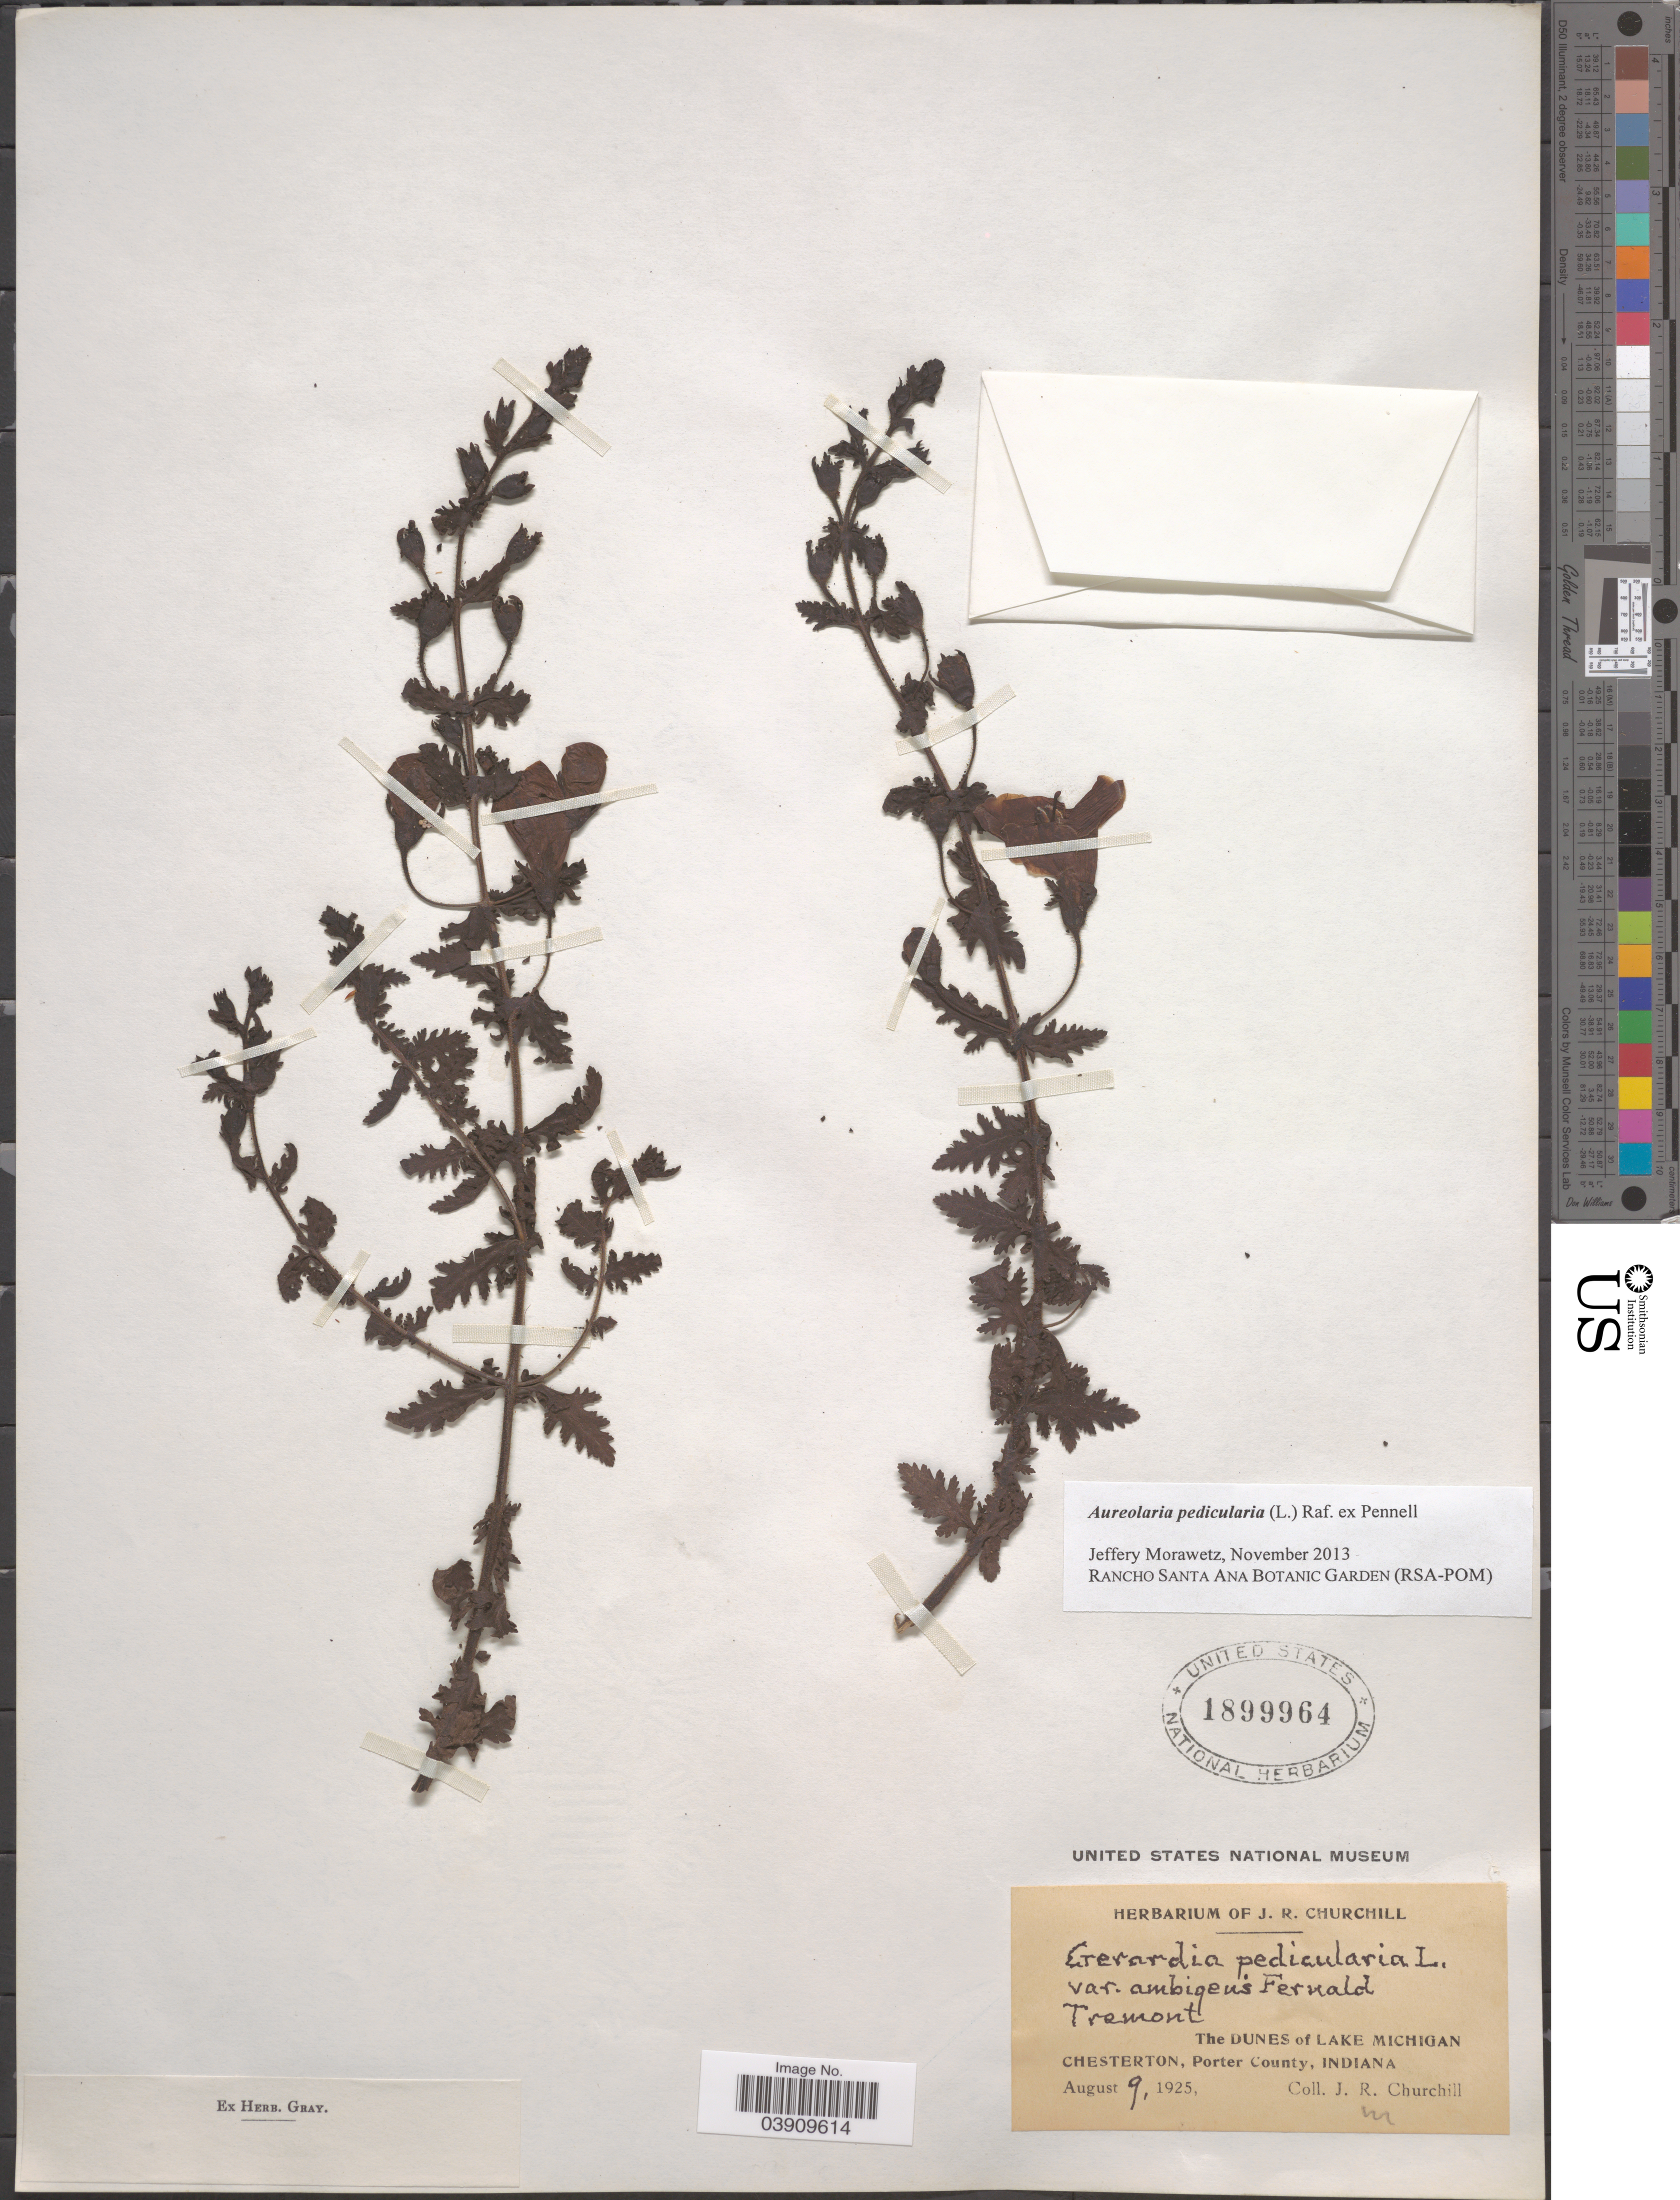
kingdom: Plantae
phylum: Tracheophyta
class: Magnoliopsida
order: Lamiales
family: Orobanchaceae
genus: Aureolaria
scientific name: Aureolaria pedicularia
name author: (L.) Raf. ex Farw.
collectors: J. Churchill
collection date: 1925-08-09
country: United States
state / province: Indiana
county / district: Porter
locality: Tremont. The Dunes of Lake Michigan Chesterton, Porter County.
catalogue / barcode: US 1899964